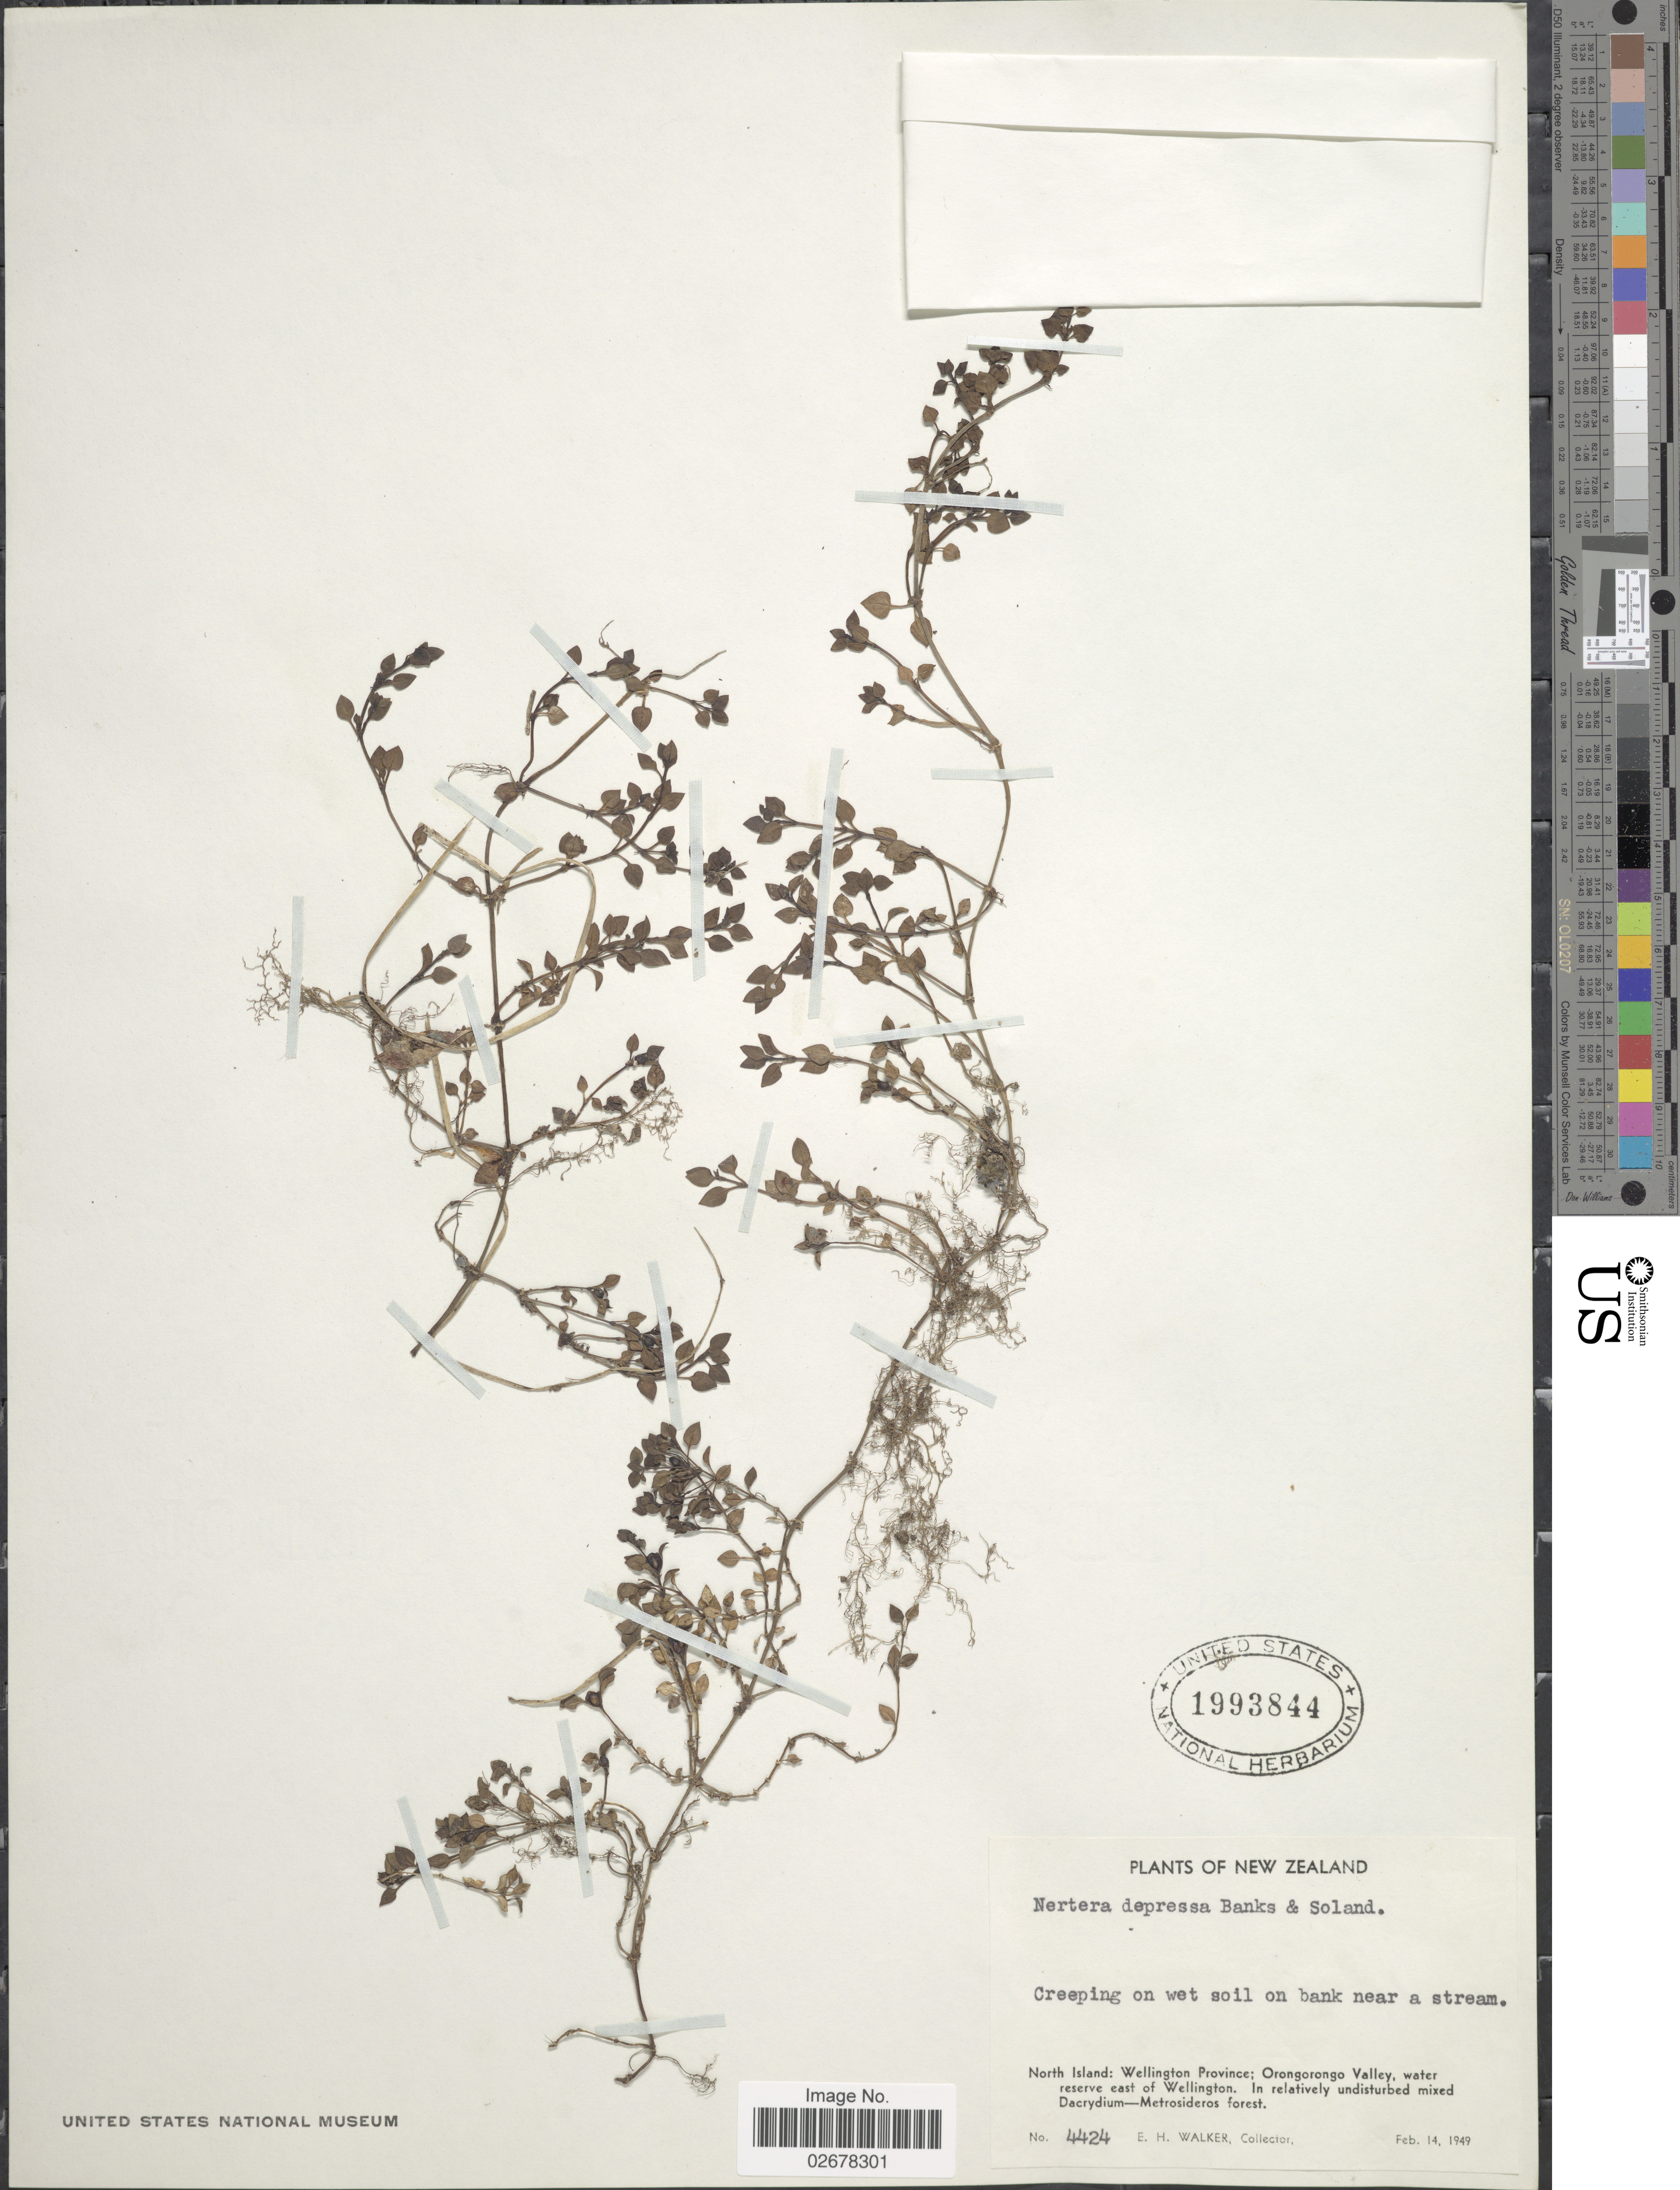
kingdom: Plantae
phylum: Tracheophyta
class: Magnoliopsida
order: Gentianales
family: Rubiaceae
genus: Nertera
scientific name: Nertera depressa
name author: Banks & Sol. ex Gaertn.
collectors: E. H. Walker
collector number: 4424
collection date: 1949-02-14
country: New Zealand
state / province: Wellington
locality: Creeping on wet soil on bank near a stream, North Island:Wellington Province; Orongorongo Valley, warter reserve east of Wellington.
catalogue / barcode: US 1993844